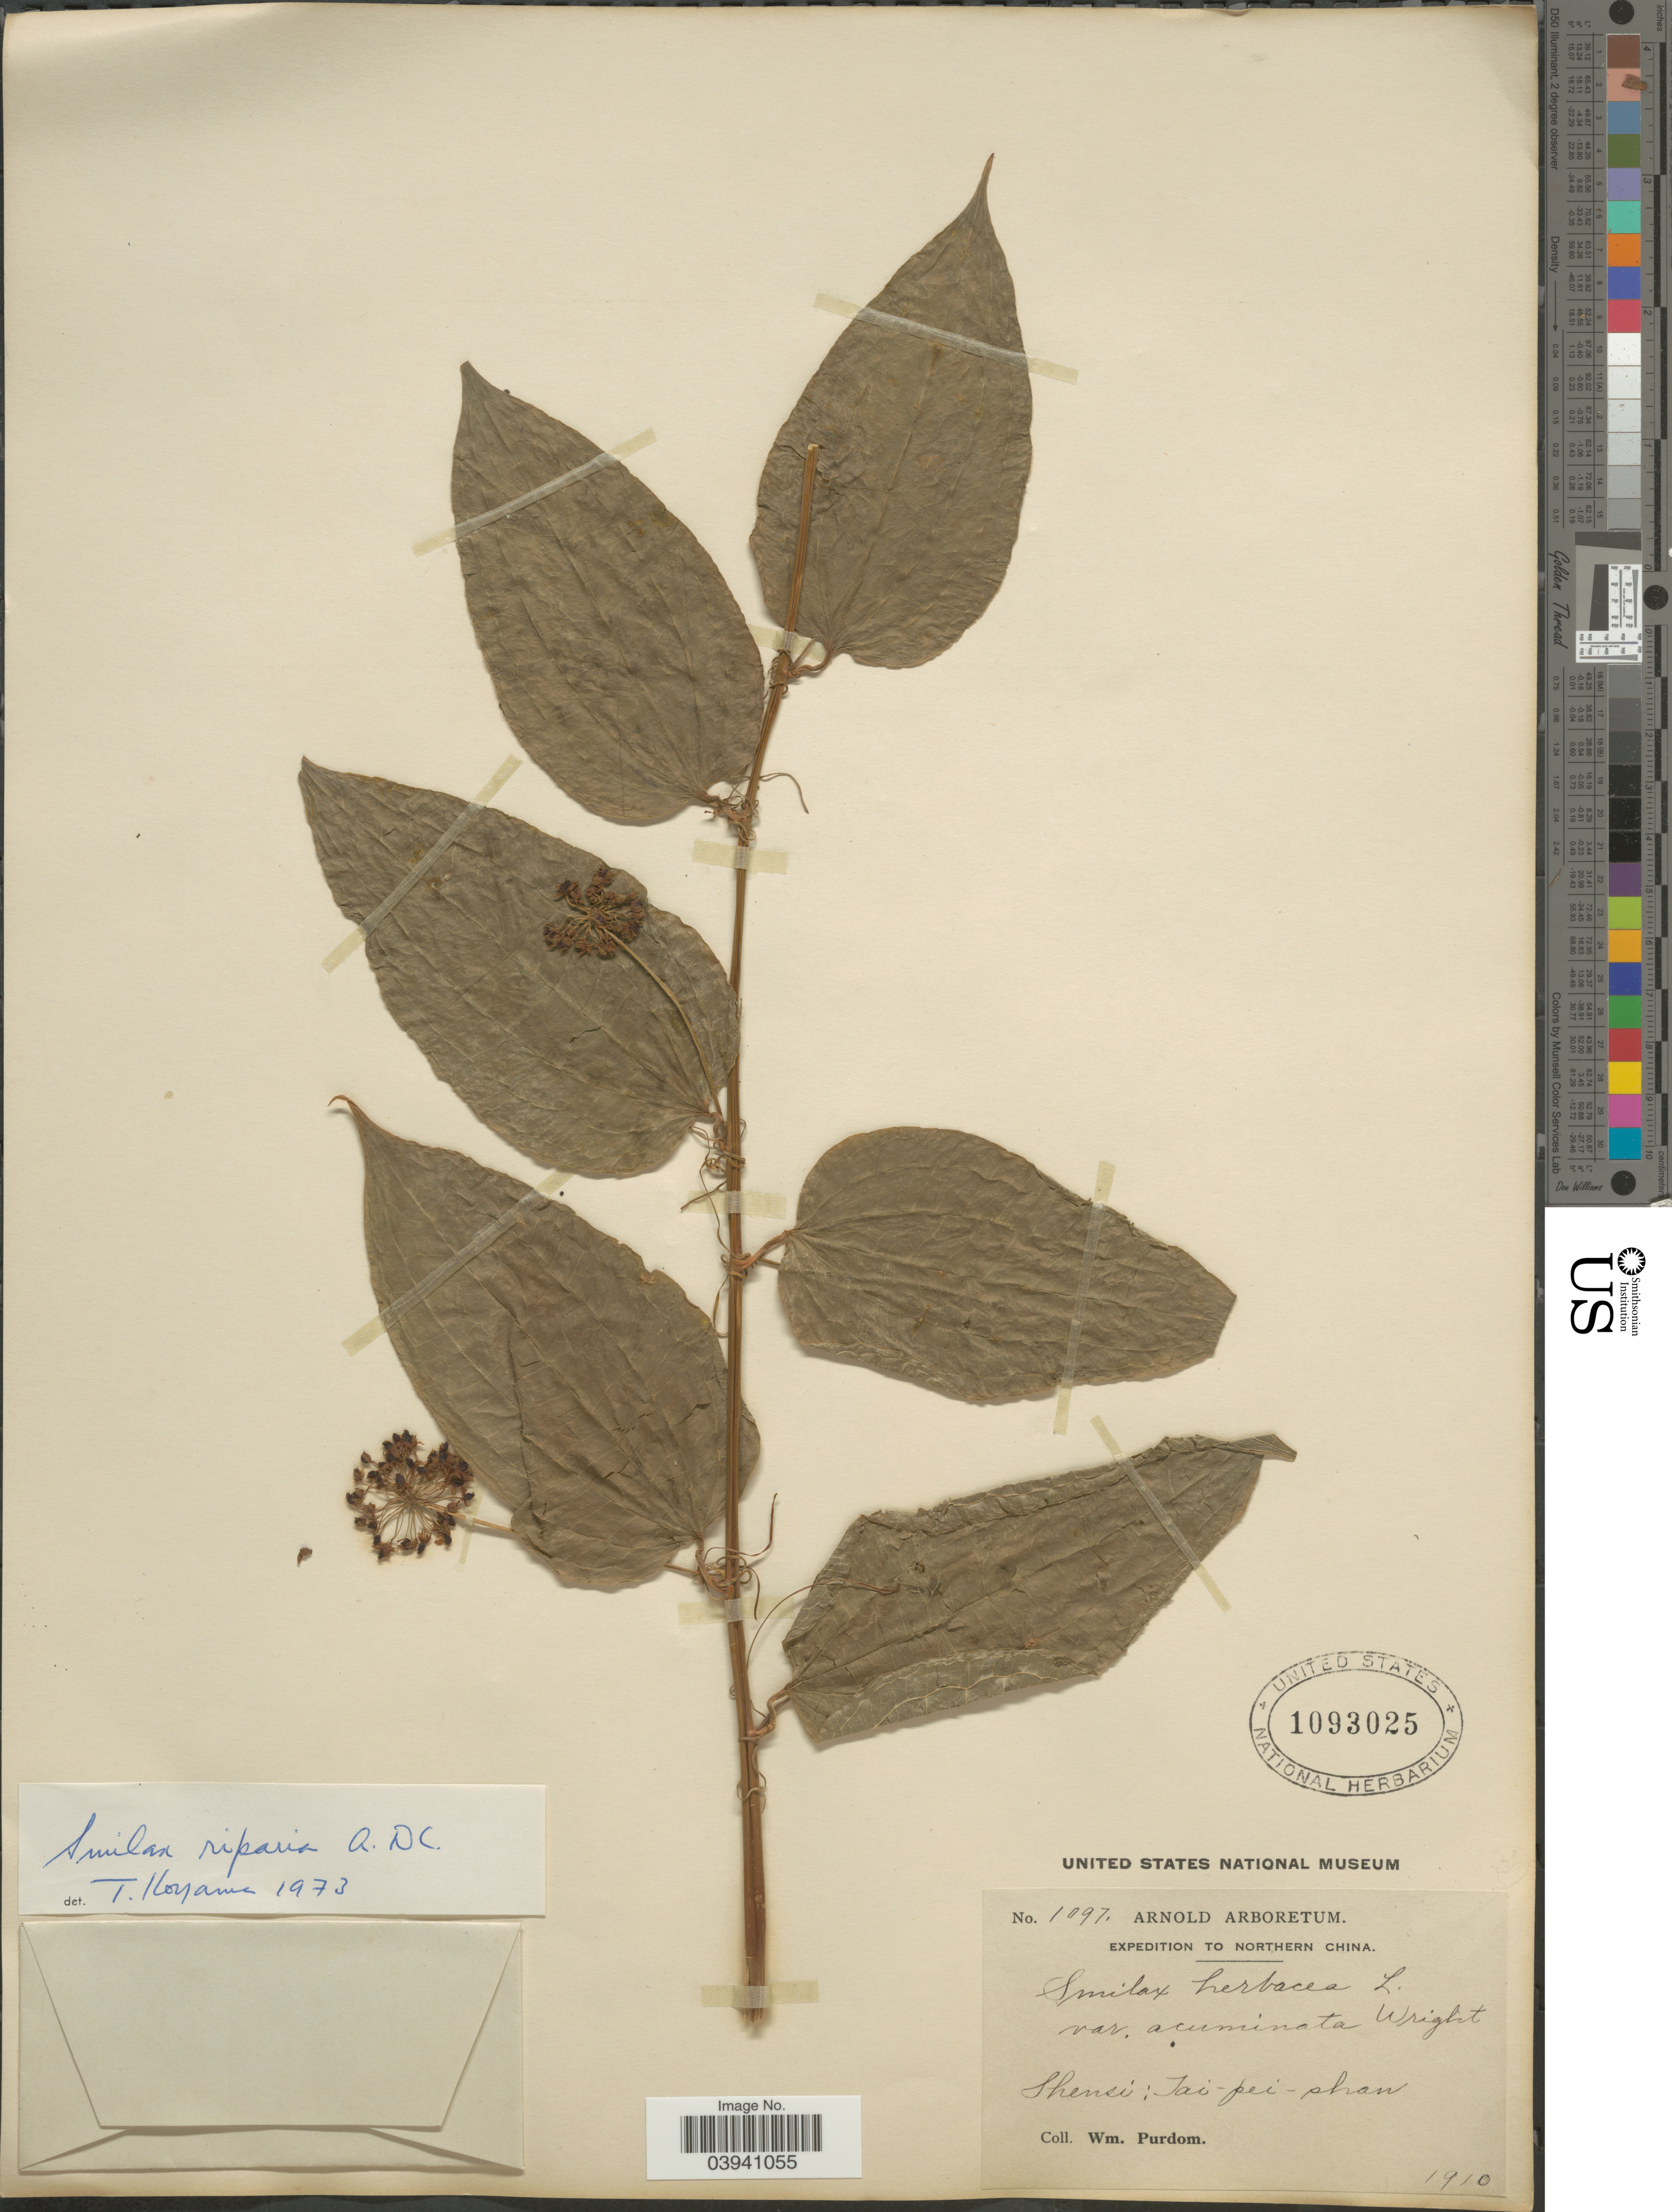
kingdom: Plantae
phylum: Tracheophyta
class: Liliopsida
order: Liliales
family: Smilacaceae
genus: Smilax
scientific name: Smilax riparia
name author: A. DC.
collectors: W. Purdom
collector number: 1097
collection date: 1910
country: China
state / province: Shaanxi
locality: Northern China. Shensi: Tai-pei-shan.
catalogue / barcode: US 1093025